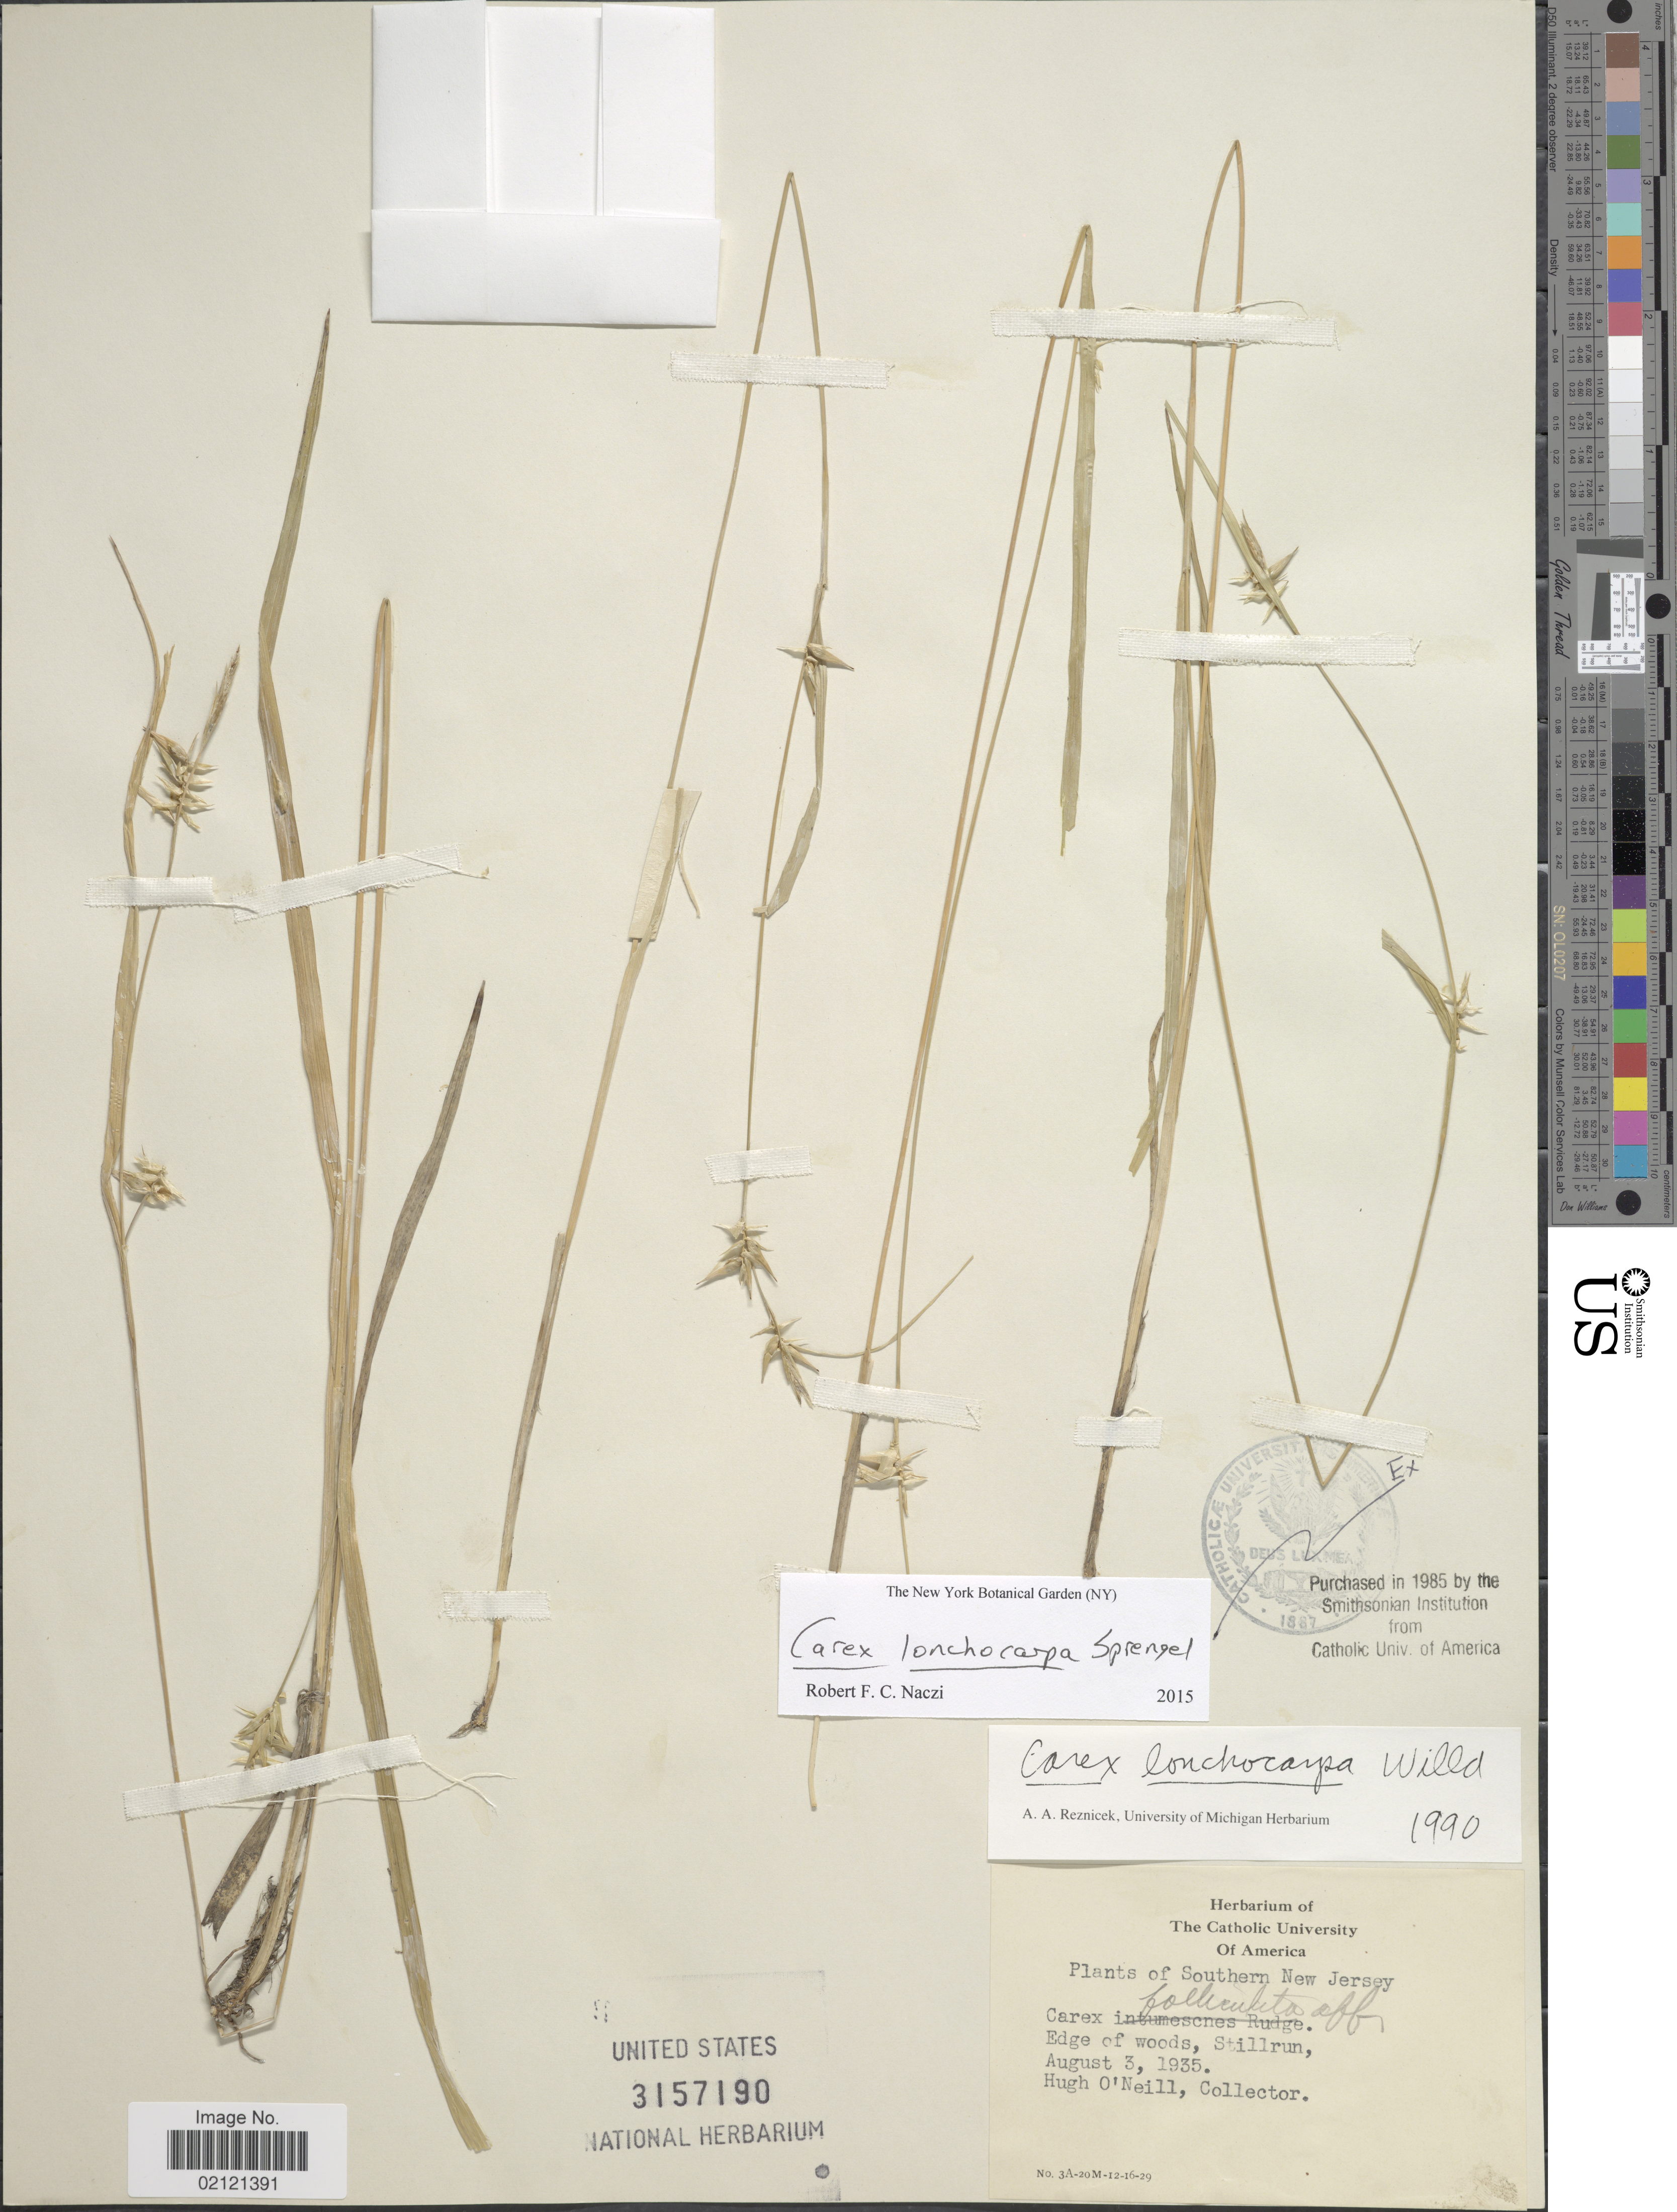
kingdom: Plantae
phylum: Tracheophyta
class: Liliopsida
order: Poales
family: Cyperaceae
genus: Carex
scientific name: Carex lonchocarpa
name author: Willd. ex Spreng.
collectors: H. O'Neill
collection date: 1935-08-03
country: United States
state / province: New Jersey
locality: Southern New Jersey, Edge of woods, Stillrun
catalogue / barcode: US 3157190